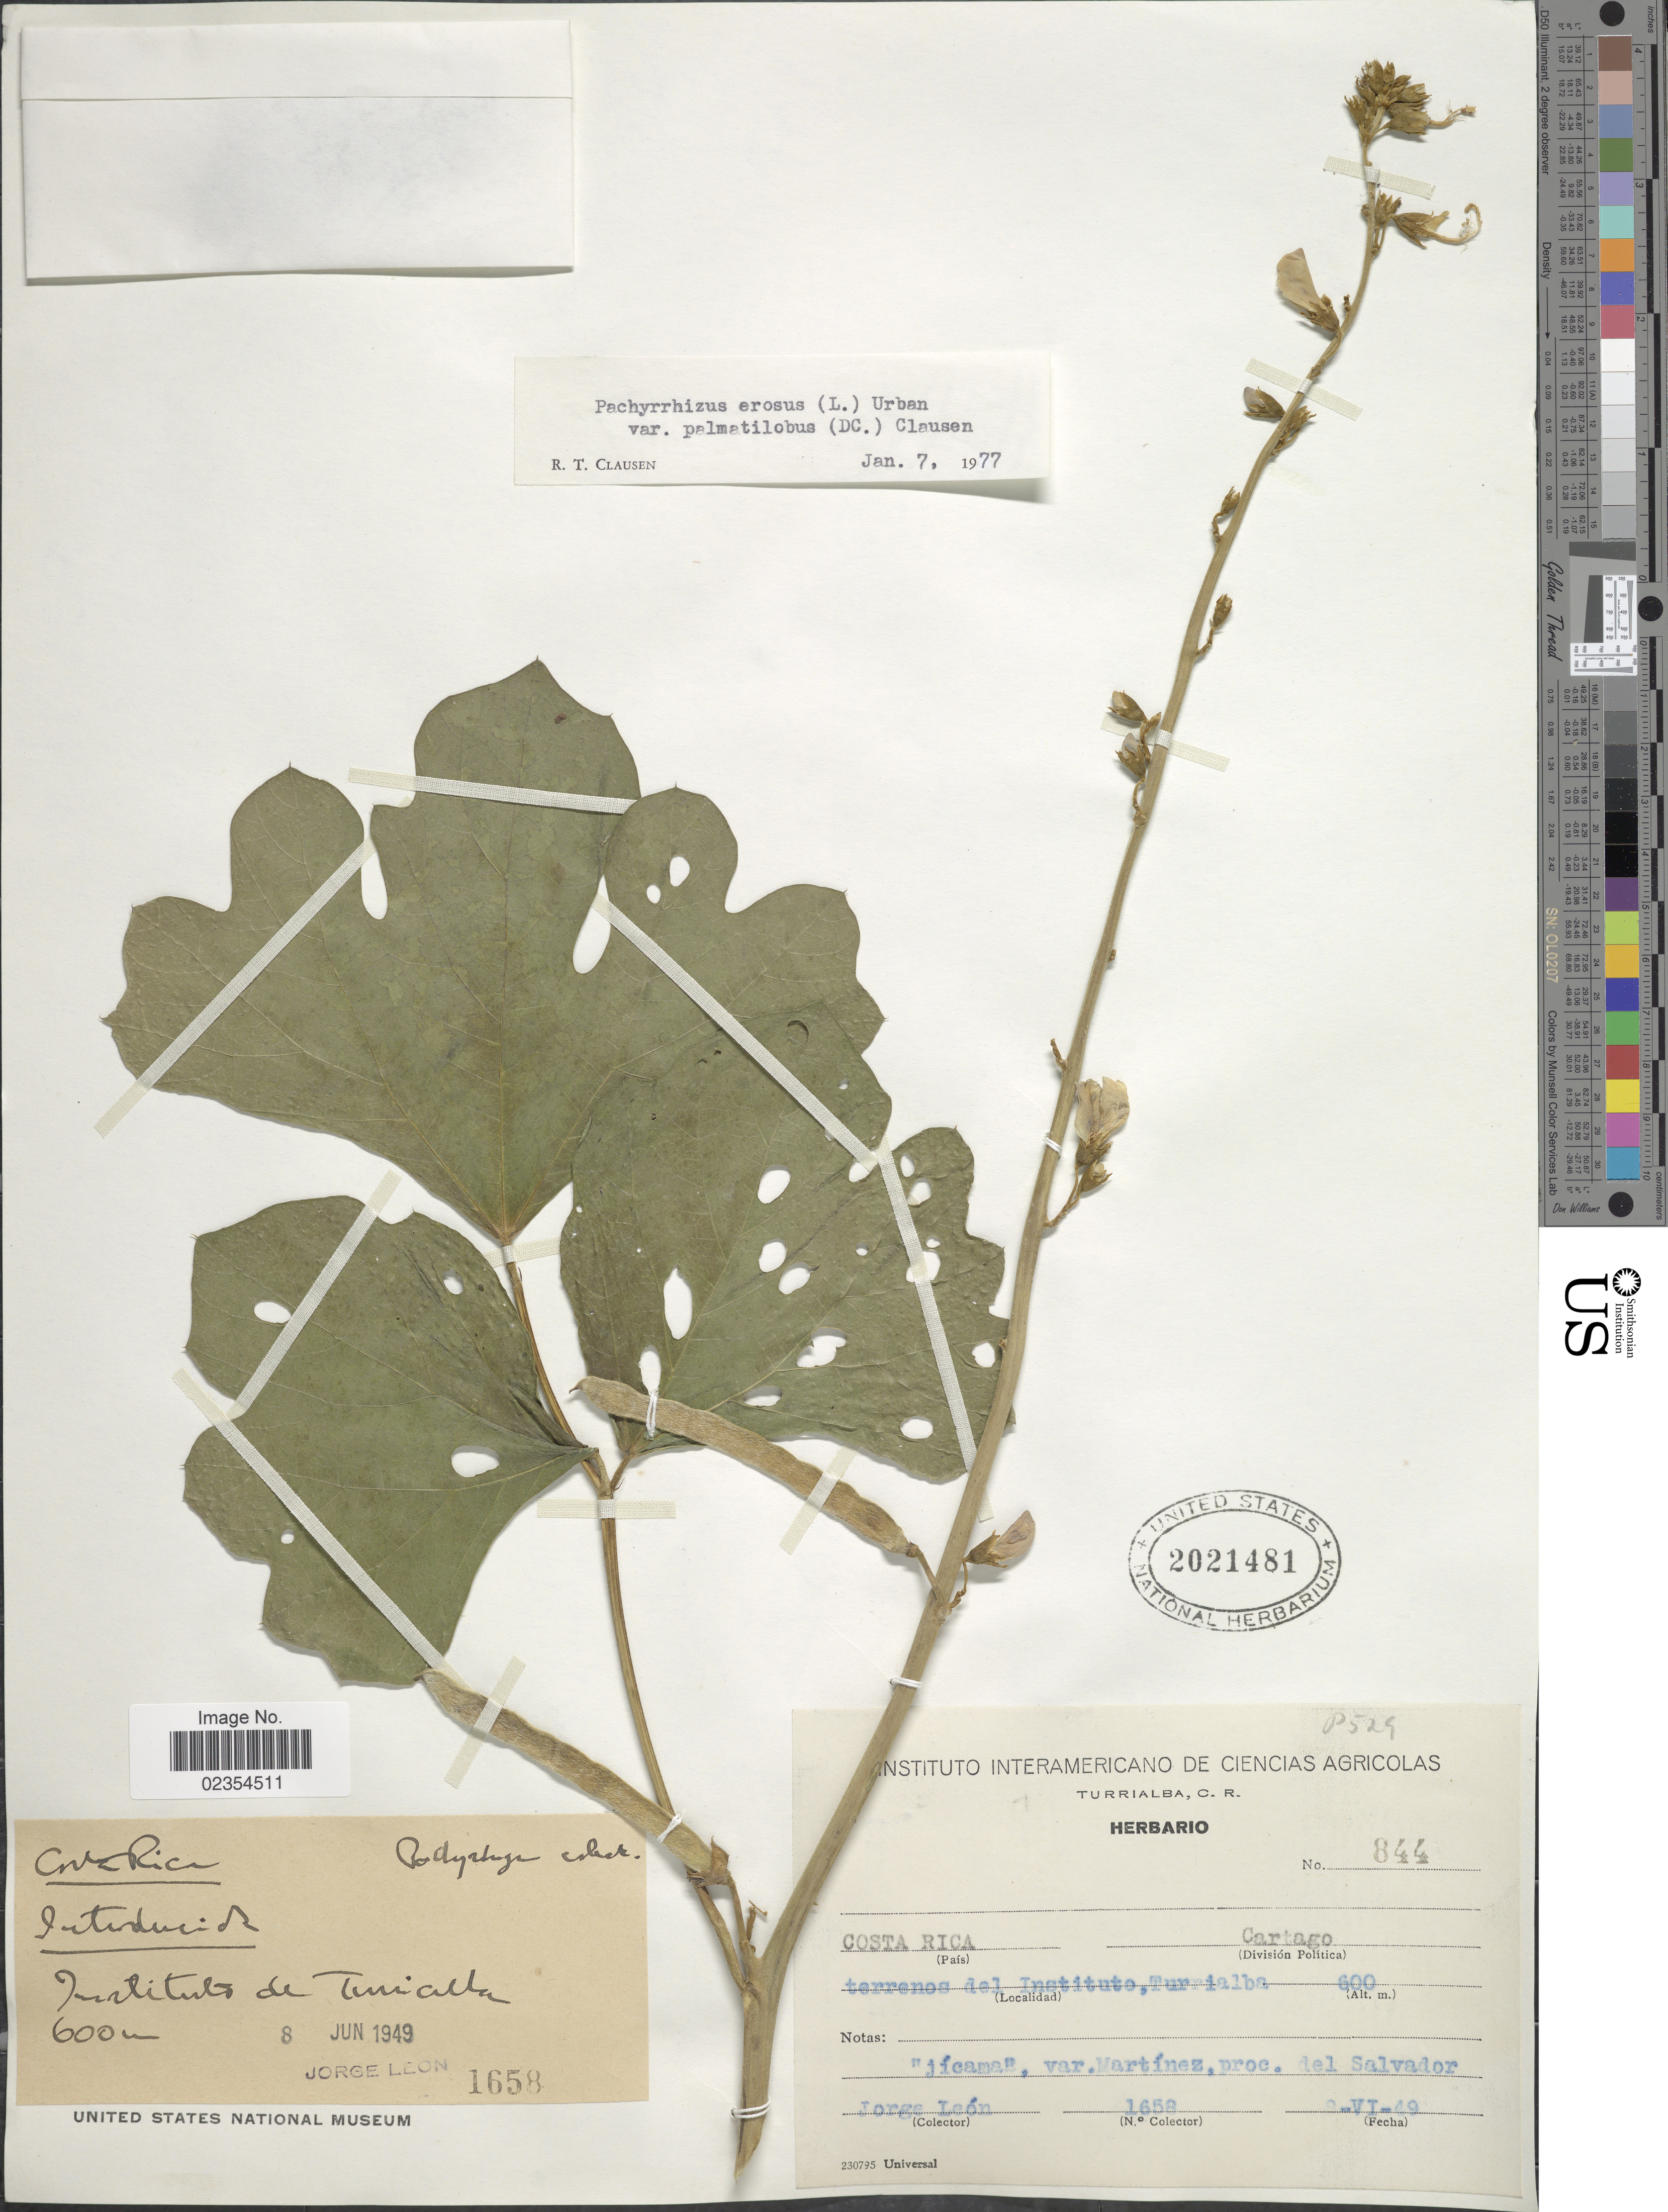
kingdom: Plantae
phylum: Tracheophyta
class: Magnoliopsida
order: Fabales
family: Fabaceae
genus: Pachyrhizus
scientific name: Pachyrhizus erosus var. palmatilobus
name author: (L.) Urb.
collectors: J. León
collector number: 1658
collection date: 1949-06-08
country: Costa Rica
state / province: Cartago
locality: Terrens del Instituto, Turrialba, proc. del Slavador.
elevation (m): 600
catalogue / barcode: US 2021481